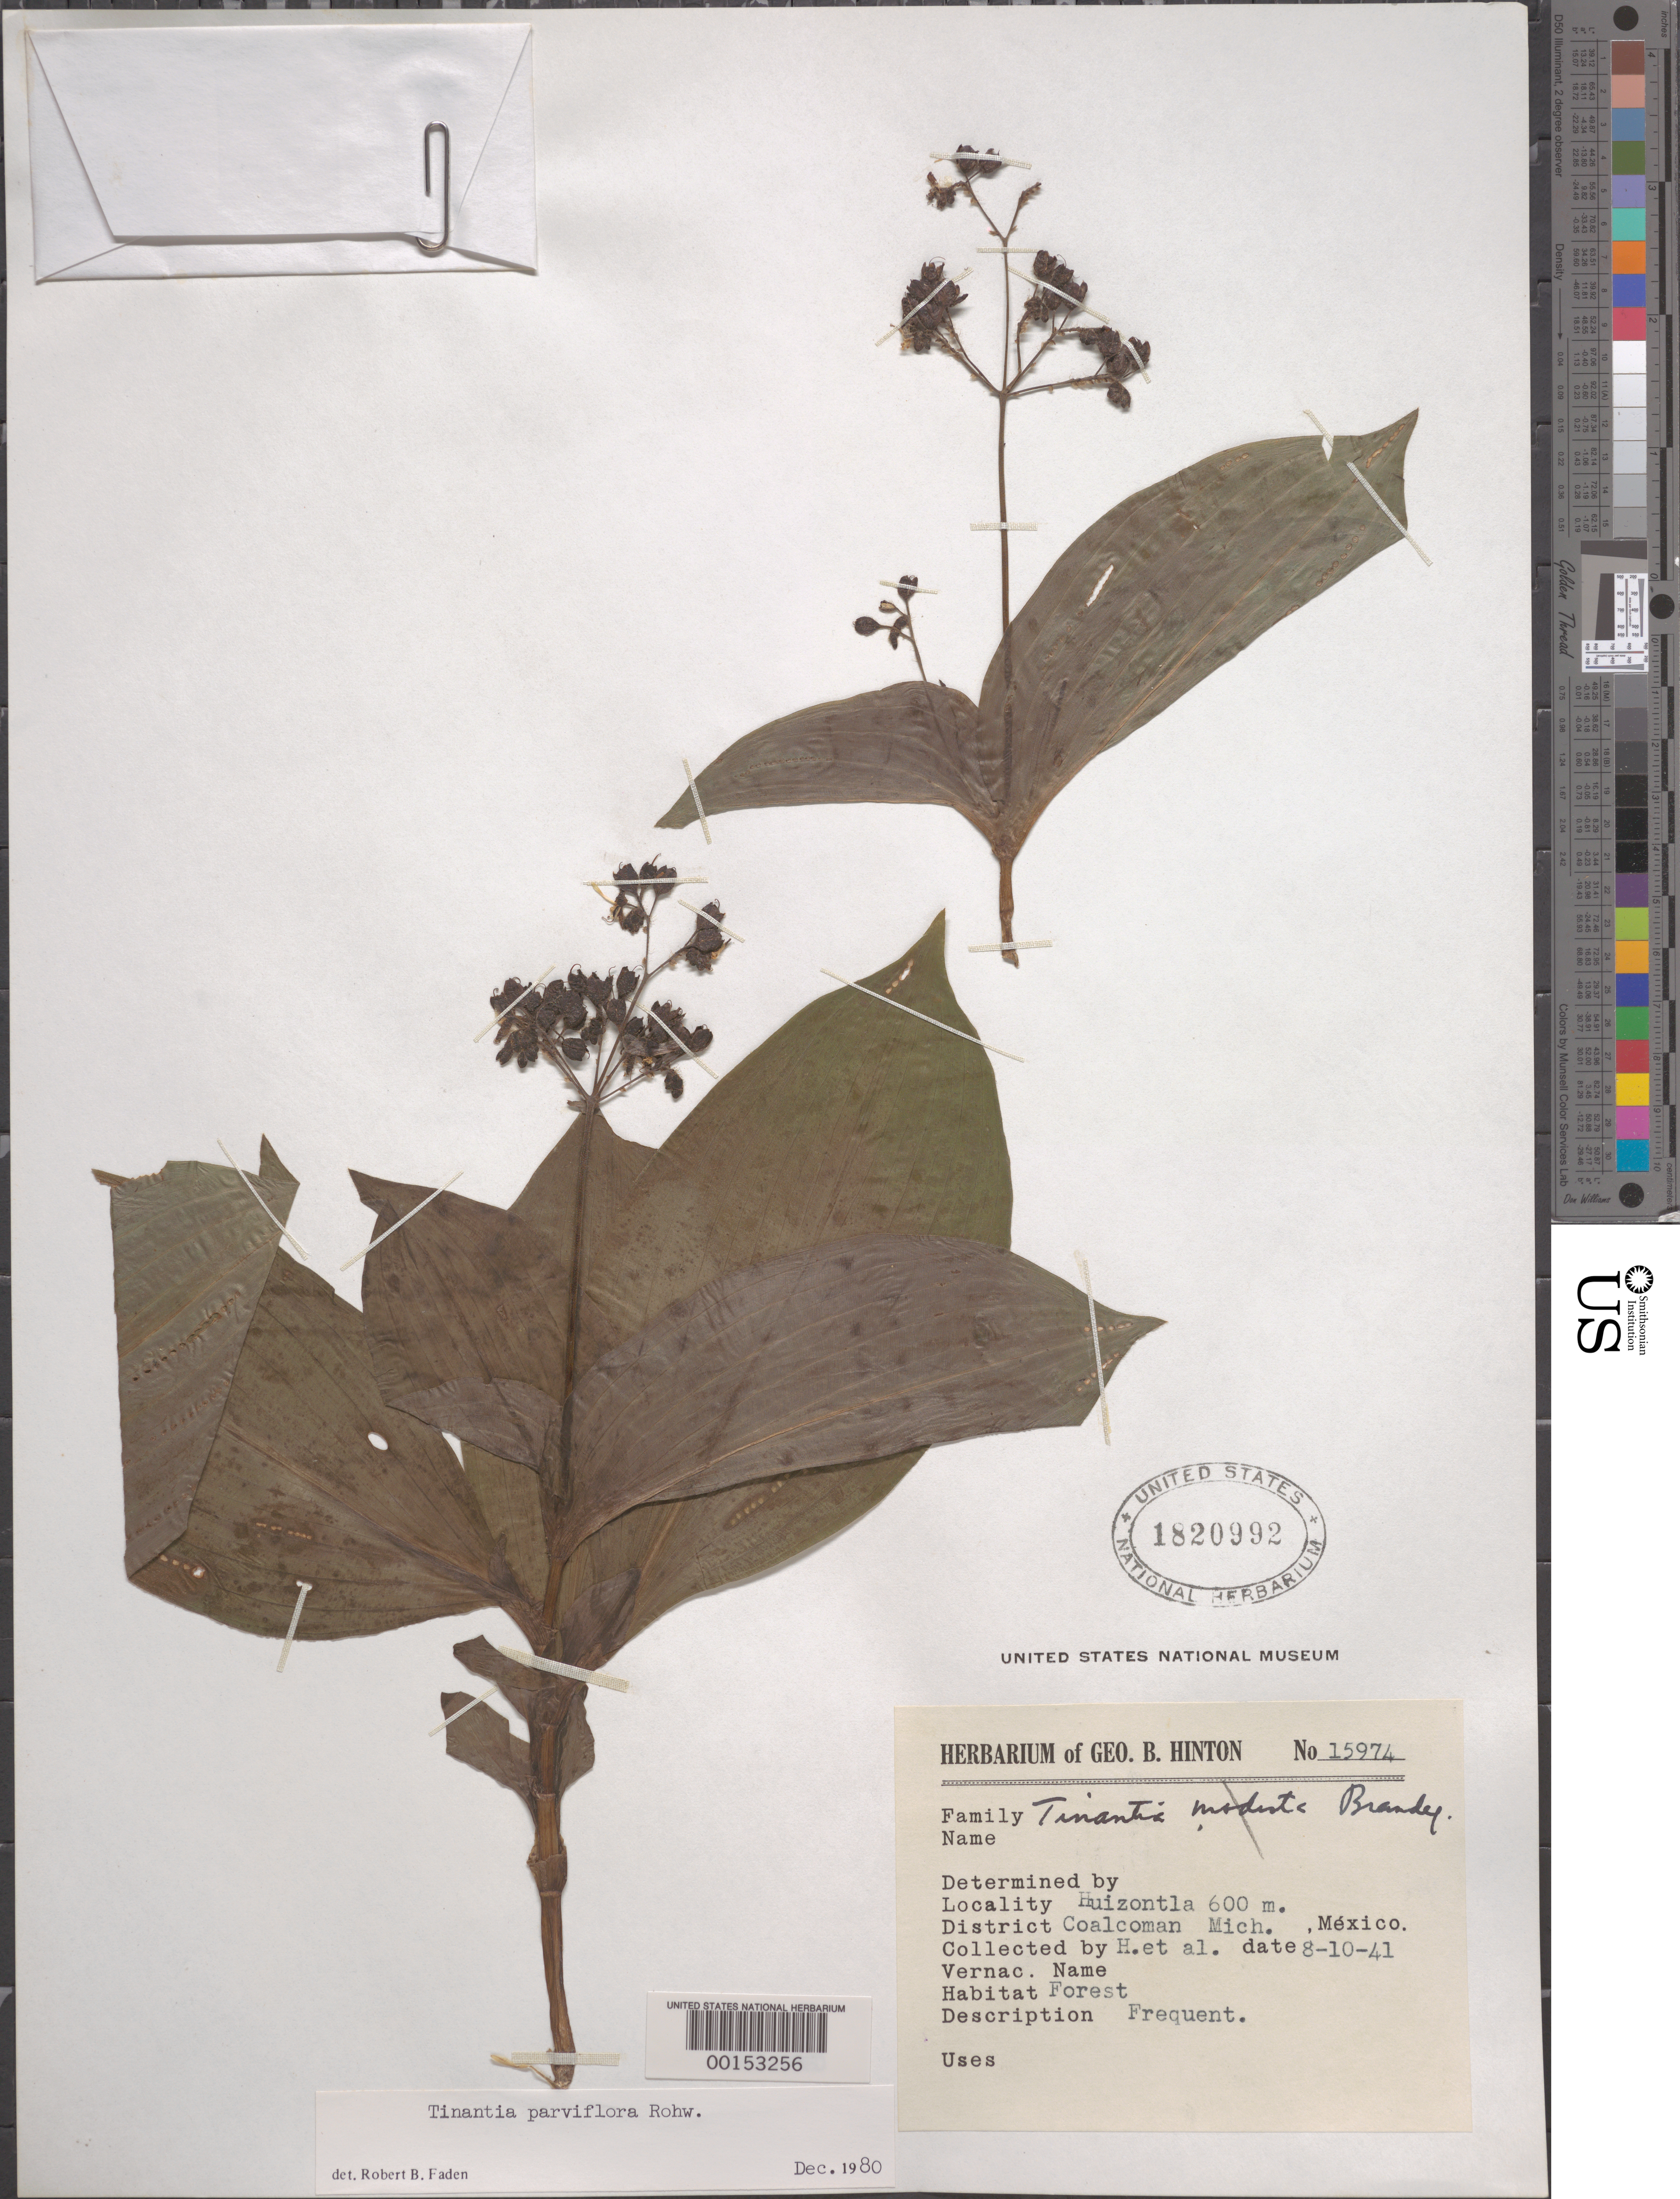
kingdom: Plantae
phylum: Tracheophyta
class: Liliopsida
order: Commelinales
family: Commelinaceae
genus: Tinantia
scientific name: Tinantia parviflora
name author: Rohweder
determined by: Faden, Robert B., (US), Smithsonian Institution - National Museum of Natural History (UNITED STATES)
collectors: G. B. Hinton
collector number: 15974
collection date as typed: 10 Aug 1941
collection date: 1941-08-10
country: Mexico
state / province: Michoacán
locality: Coalcomán; Huizontla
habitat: Forest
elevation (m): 600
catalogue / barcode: US 1820992